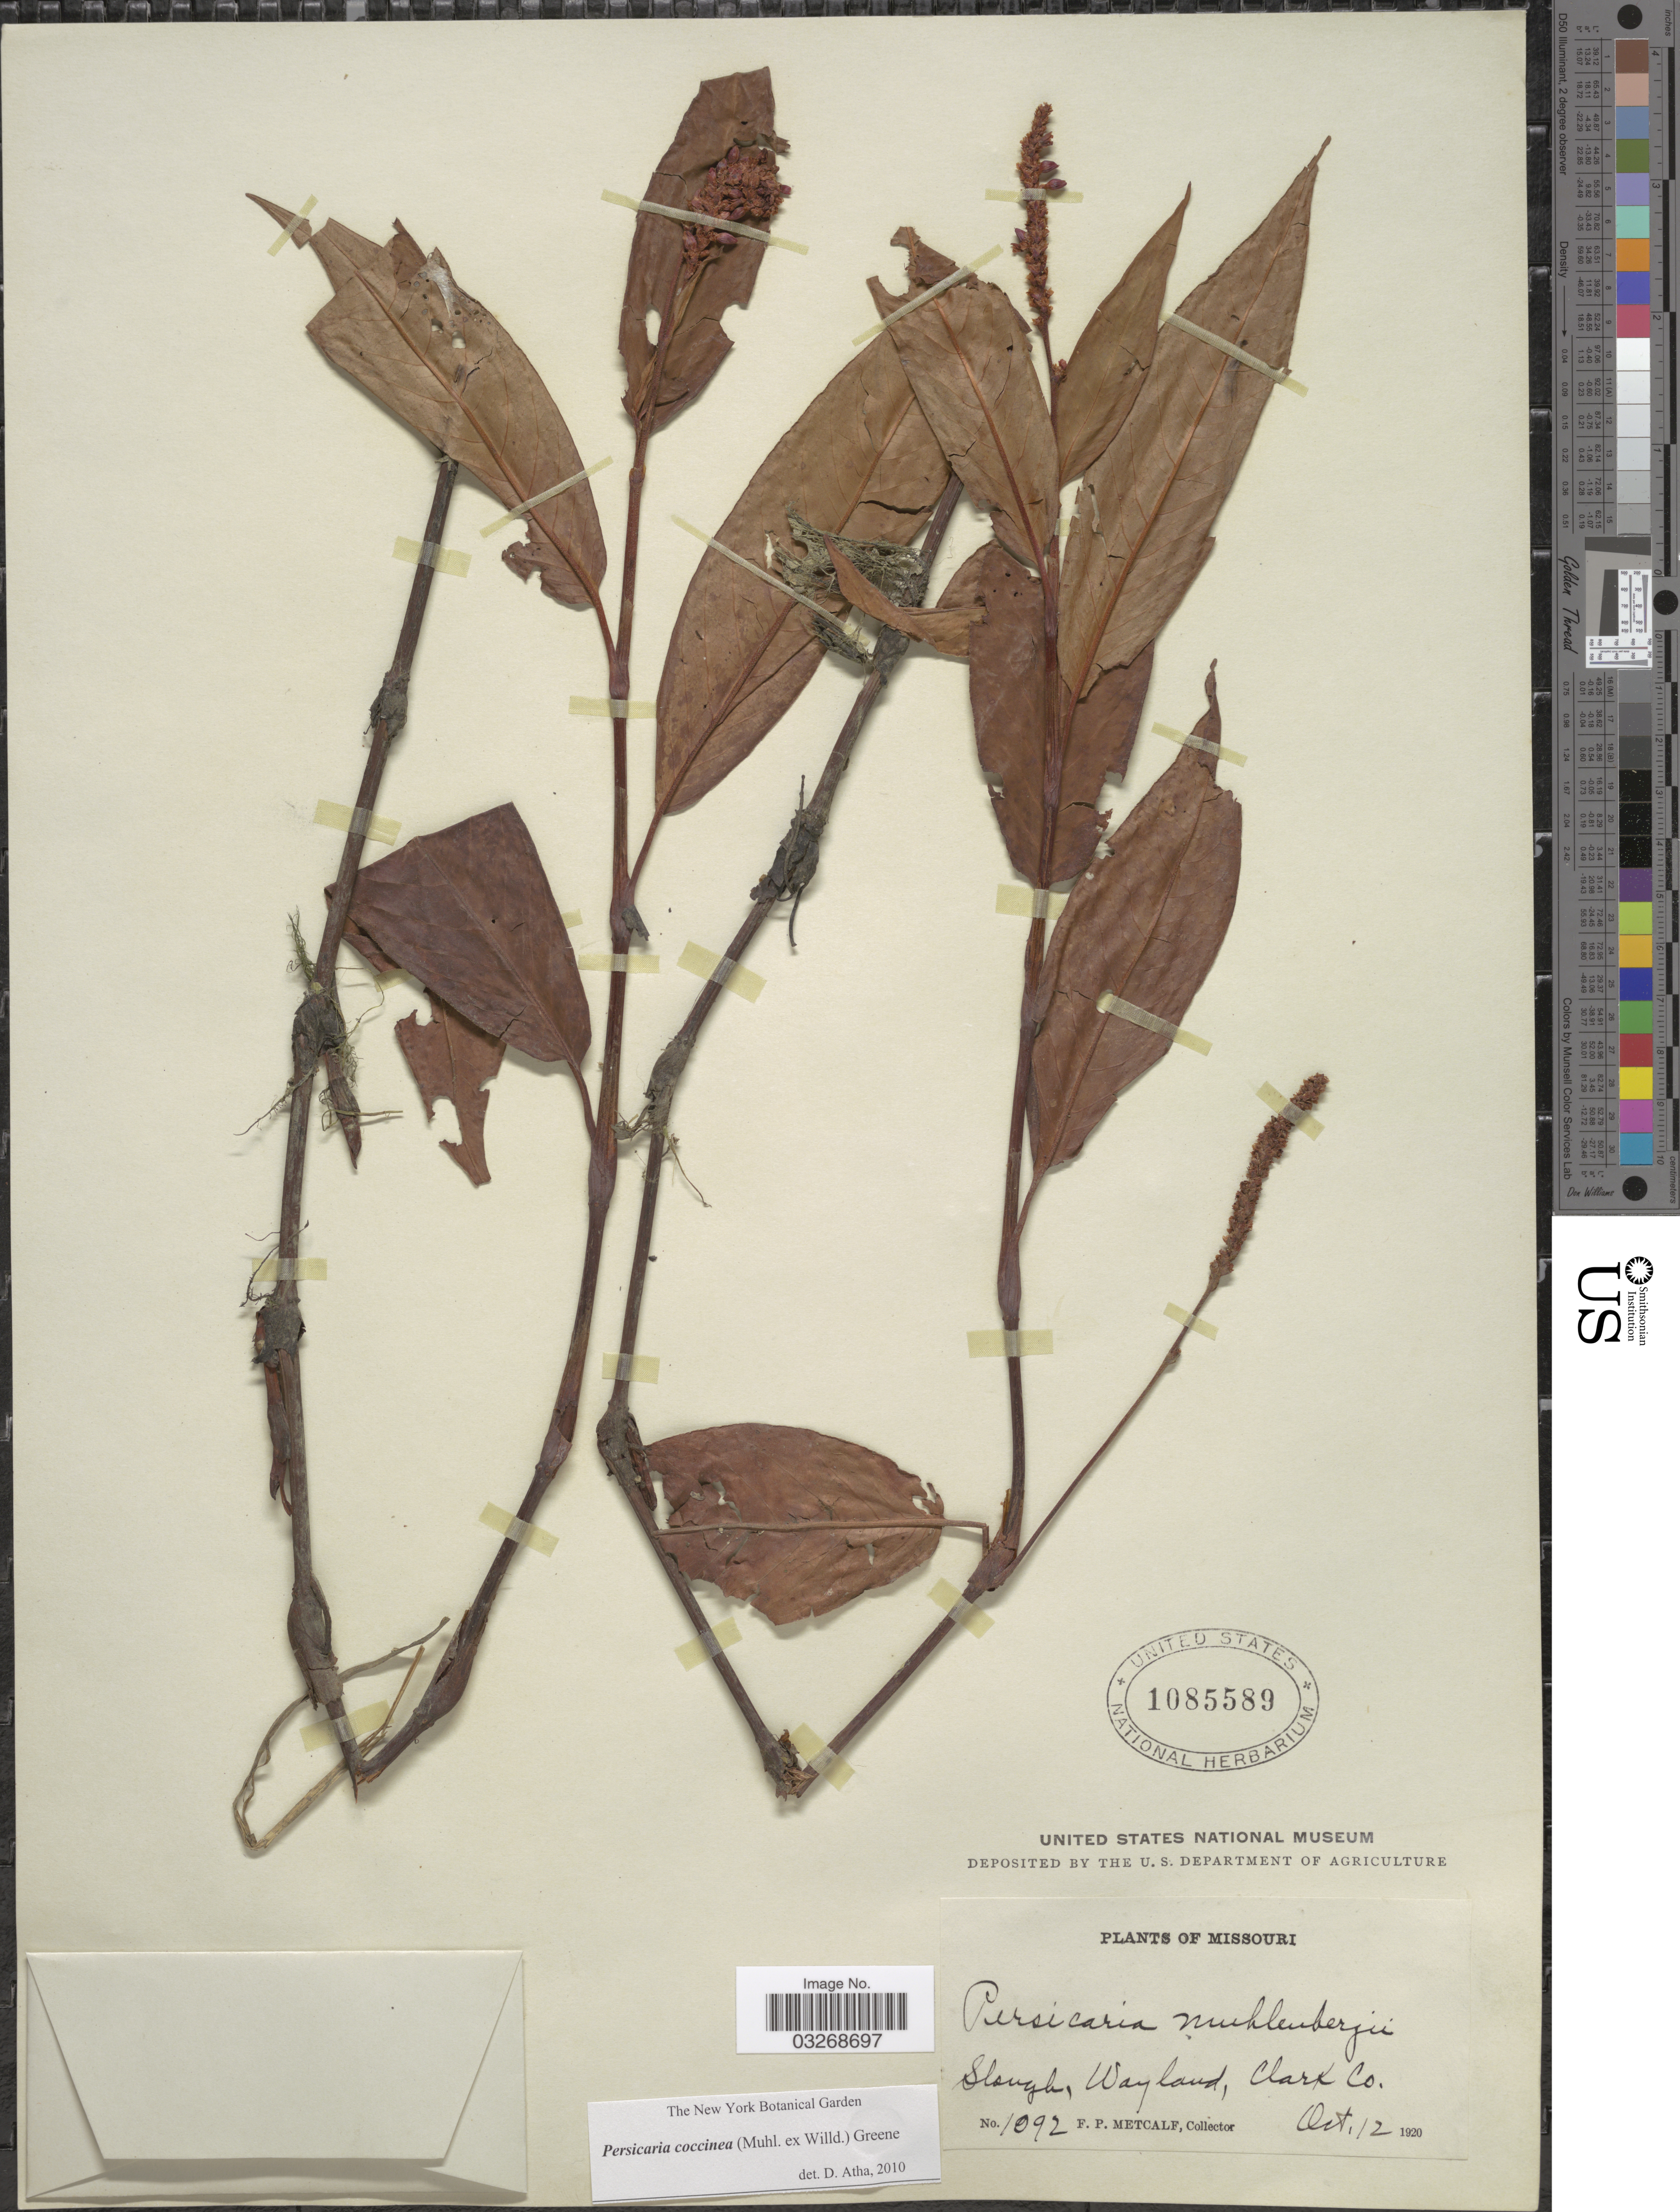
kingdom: Plantae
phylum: Tracheophyta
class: Magnoliopsida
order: Caryophyllales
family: Polygonaceae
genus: Persicaria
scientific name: Persicaria coccinea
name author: (Muhl. ex Willd.) Greene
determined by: Atha, D. E.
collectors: F. Metcalf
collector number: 1092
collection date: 1920-10-12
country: United States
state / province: Missouri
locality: Wayland, Clark Co.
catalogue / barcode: US 1085589